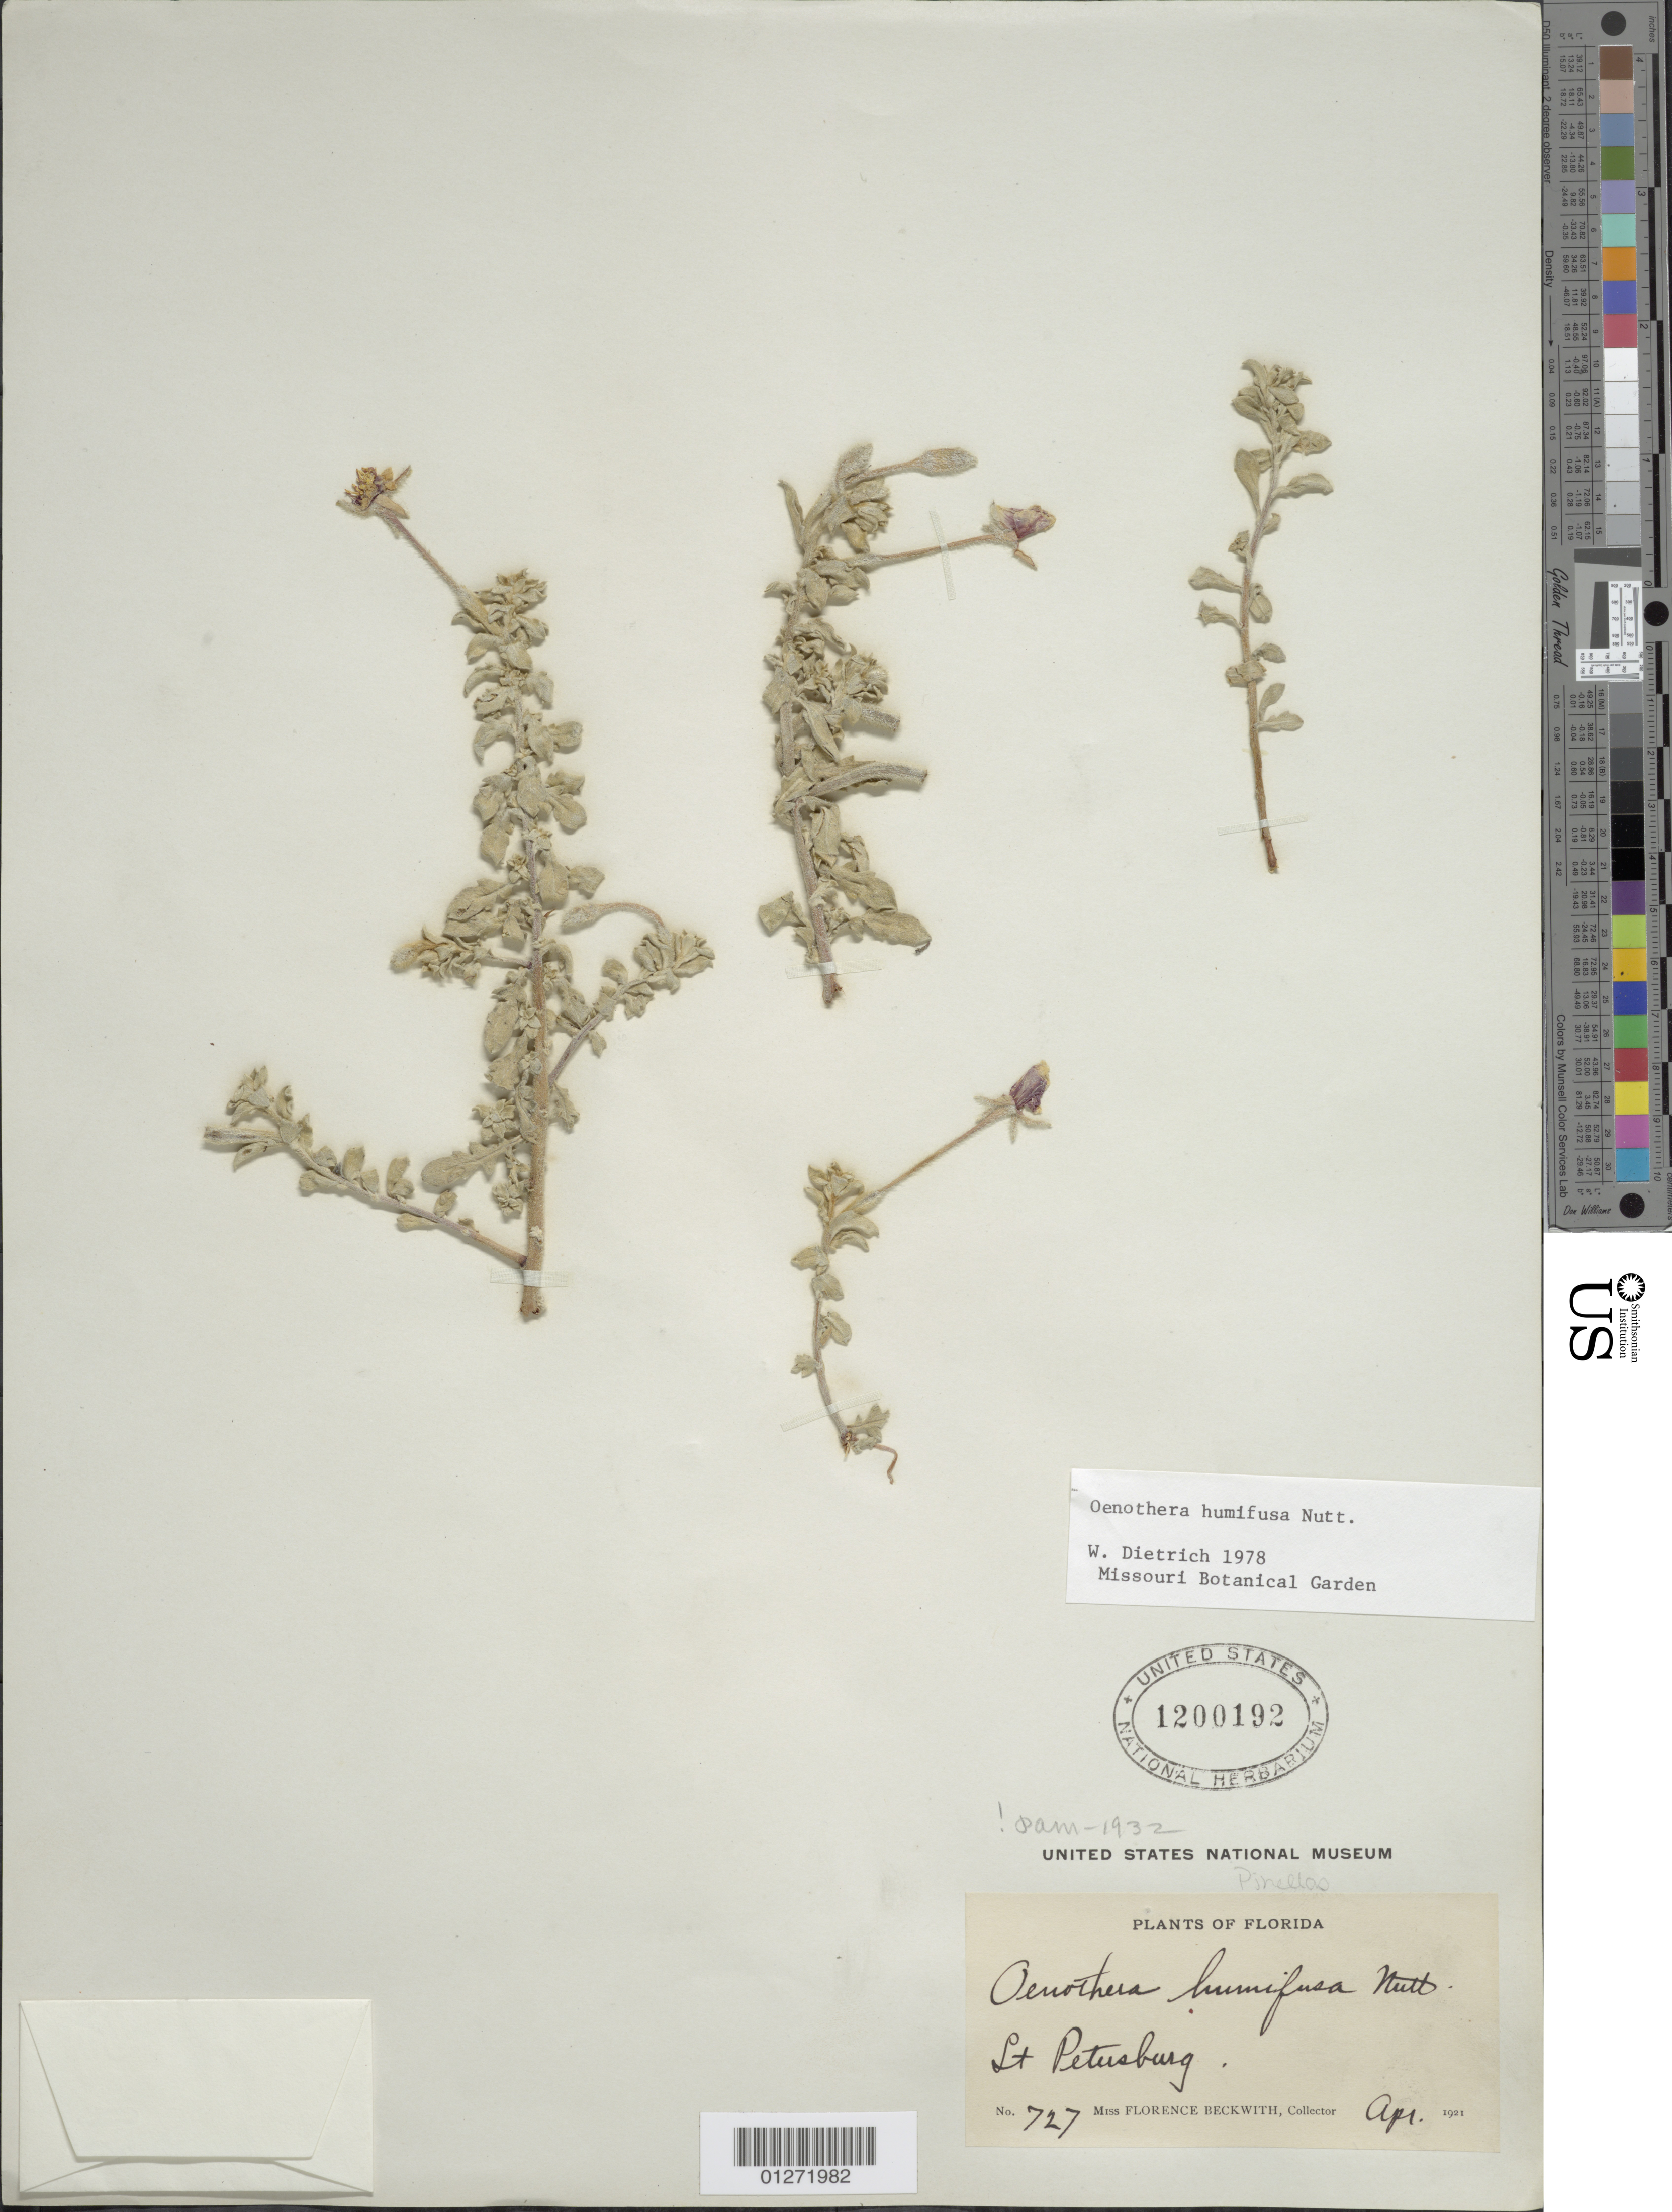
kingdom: Plantae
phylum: Tracheophyta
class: Magnoliopsida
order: Myrtales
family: Onagraceae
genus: Oenothera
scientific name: Oenothera humifusa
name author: Nutt.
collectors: F. Beckwith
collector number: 727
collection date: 1921-04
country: United States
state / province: Florida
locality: St Petersburg.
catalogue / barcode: US 1200192